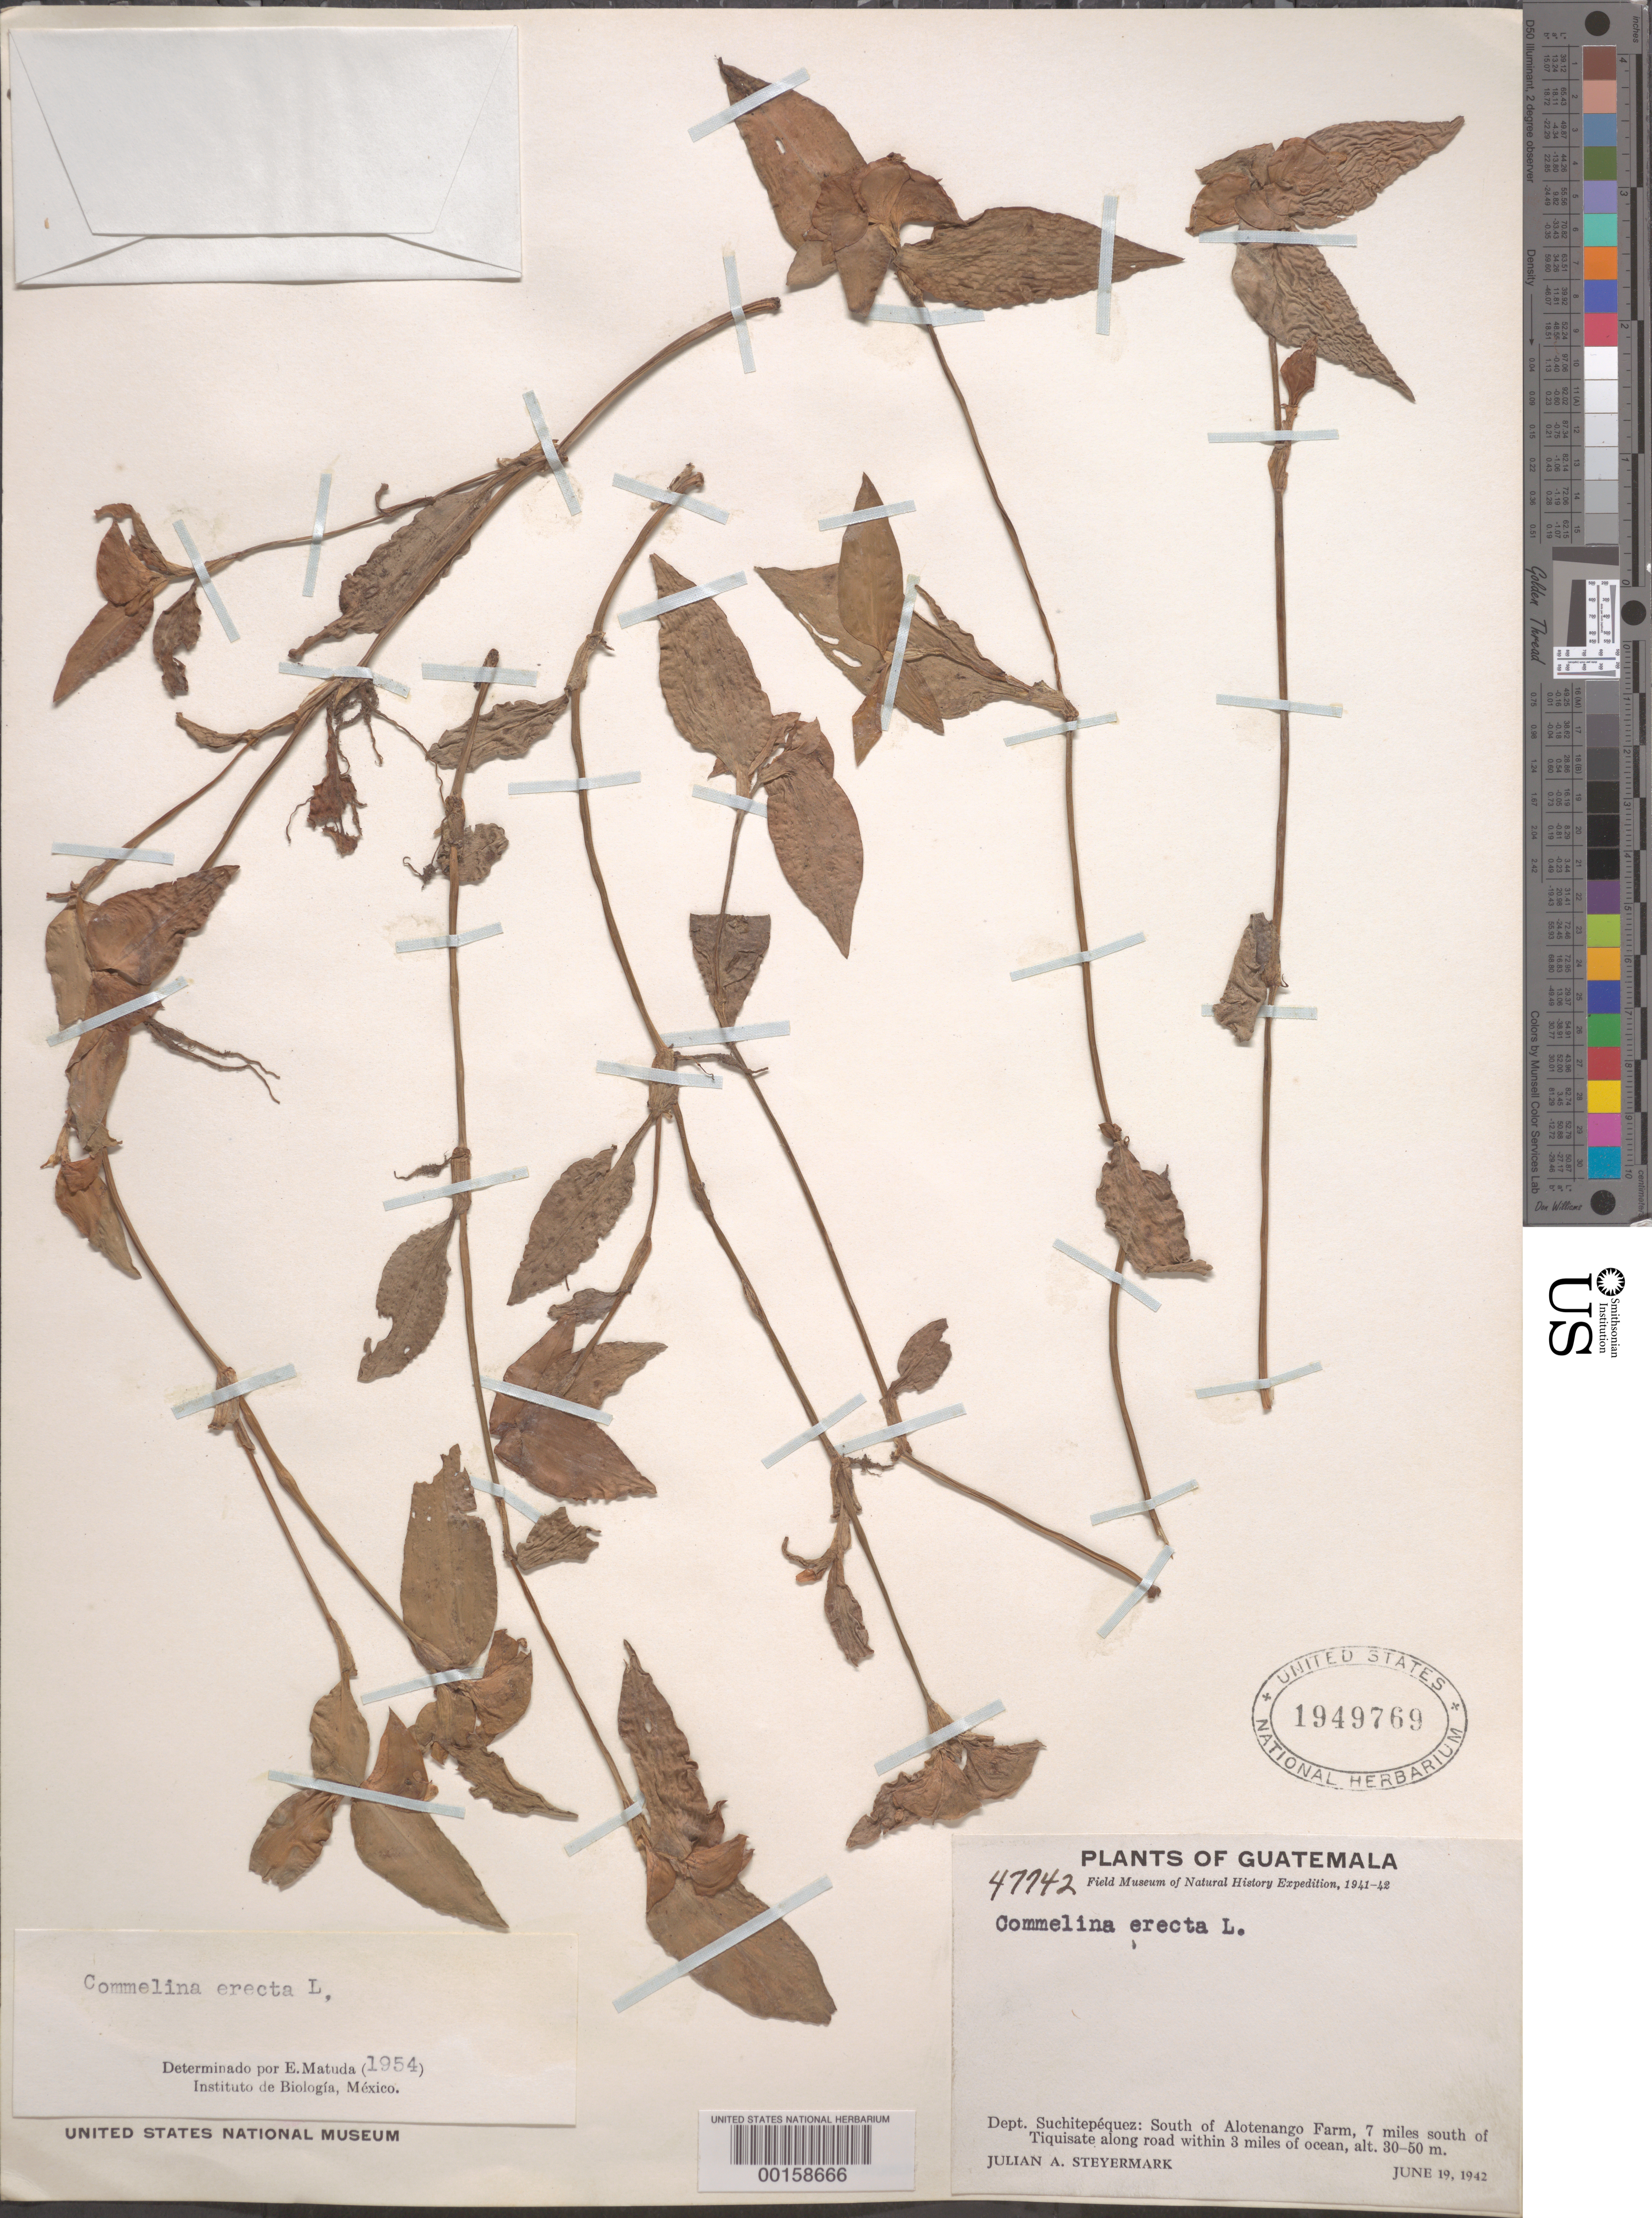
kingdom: Plantae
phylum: Tracheophyta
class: Liliopsida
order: Commelinales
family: Commelinaceae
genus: Commelina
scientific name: Commelina erecta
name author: L.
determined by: Matuda, E.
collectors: J. Steyermark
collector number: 47742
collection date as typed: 19 Jun 1942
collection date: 1942-06-19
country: Guatemala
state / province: Suchitepéquez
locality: S. of tiquisate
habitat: Along road; 3 mi to ocean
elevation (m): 30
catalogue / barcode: US 1949769